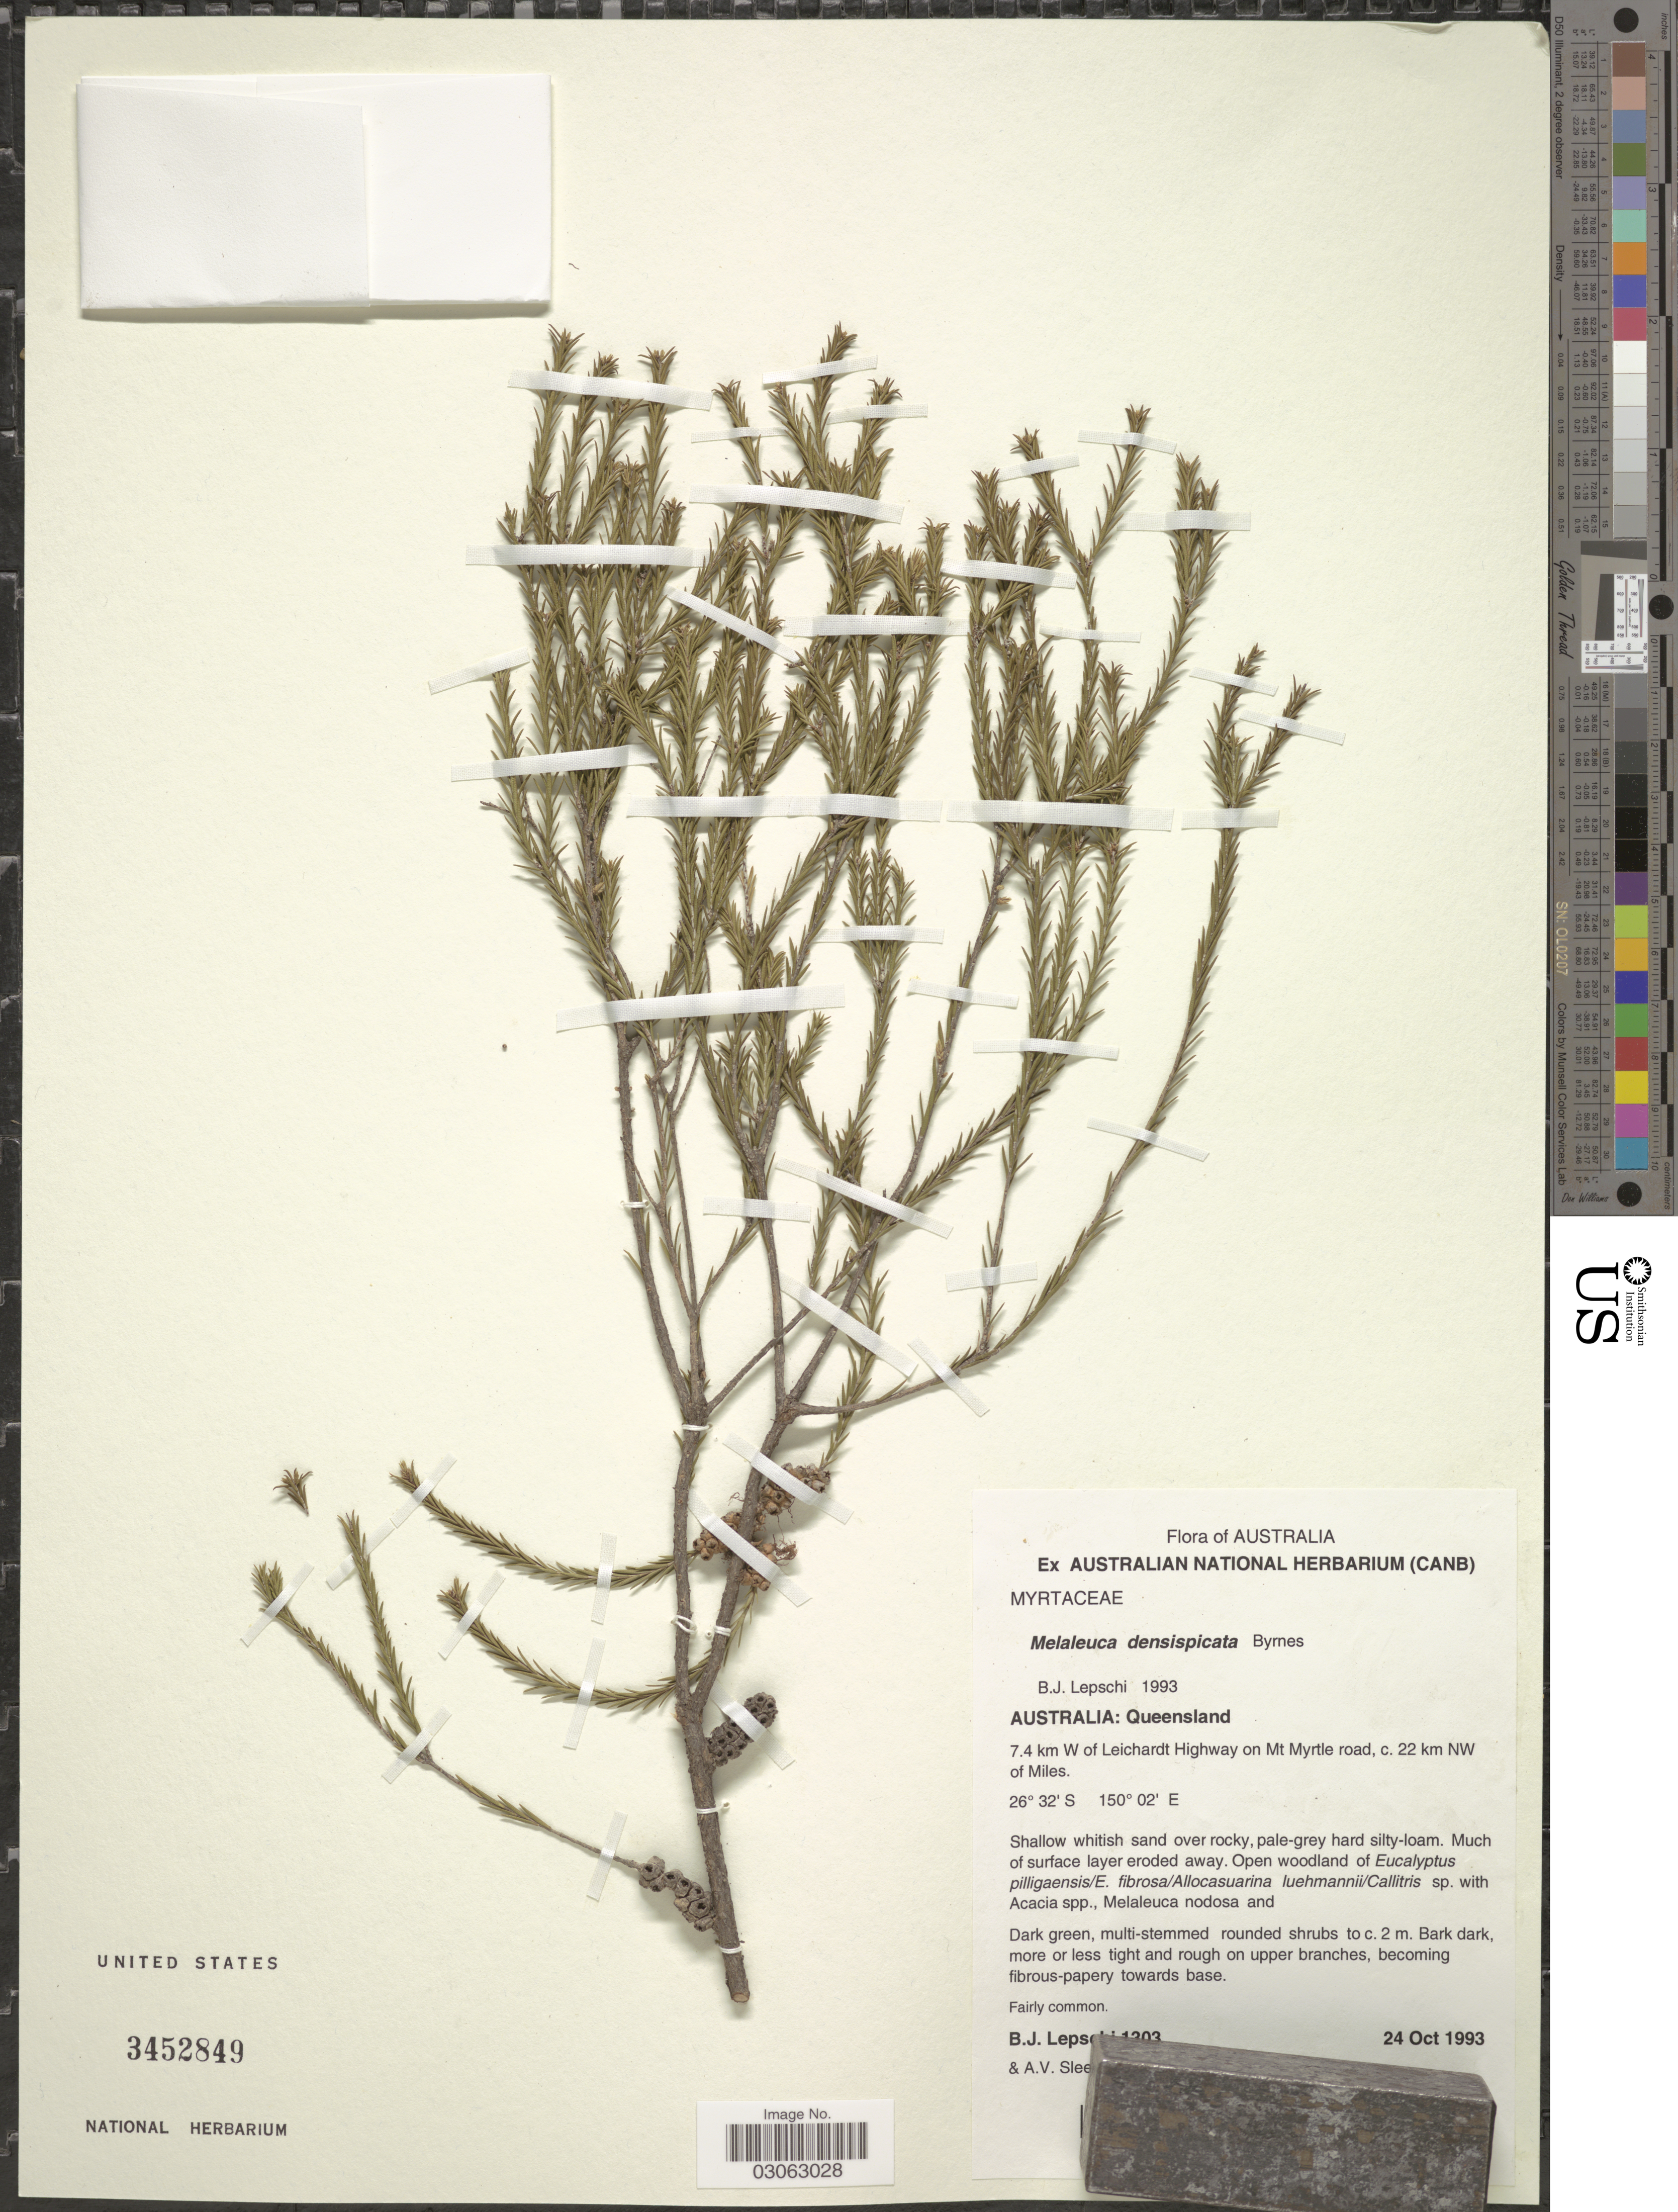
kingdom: Plantae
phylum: Tracheophyta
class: Magnoliopsida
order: Myrtales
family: Myrtaceae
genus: Melaleuca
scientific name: Melaleuca densispicata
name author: Byrnes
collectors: B. Lepschi & A. Slee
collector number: !03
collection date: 1993-10-24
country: Australia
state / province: Queensland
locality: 7.4 km W of Leichardt Highway on Mt Myrtle road, c. 22 km NW of Miles.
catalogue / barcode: US 3452849